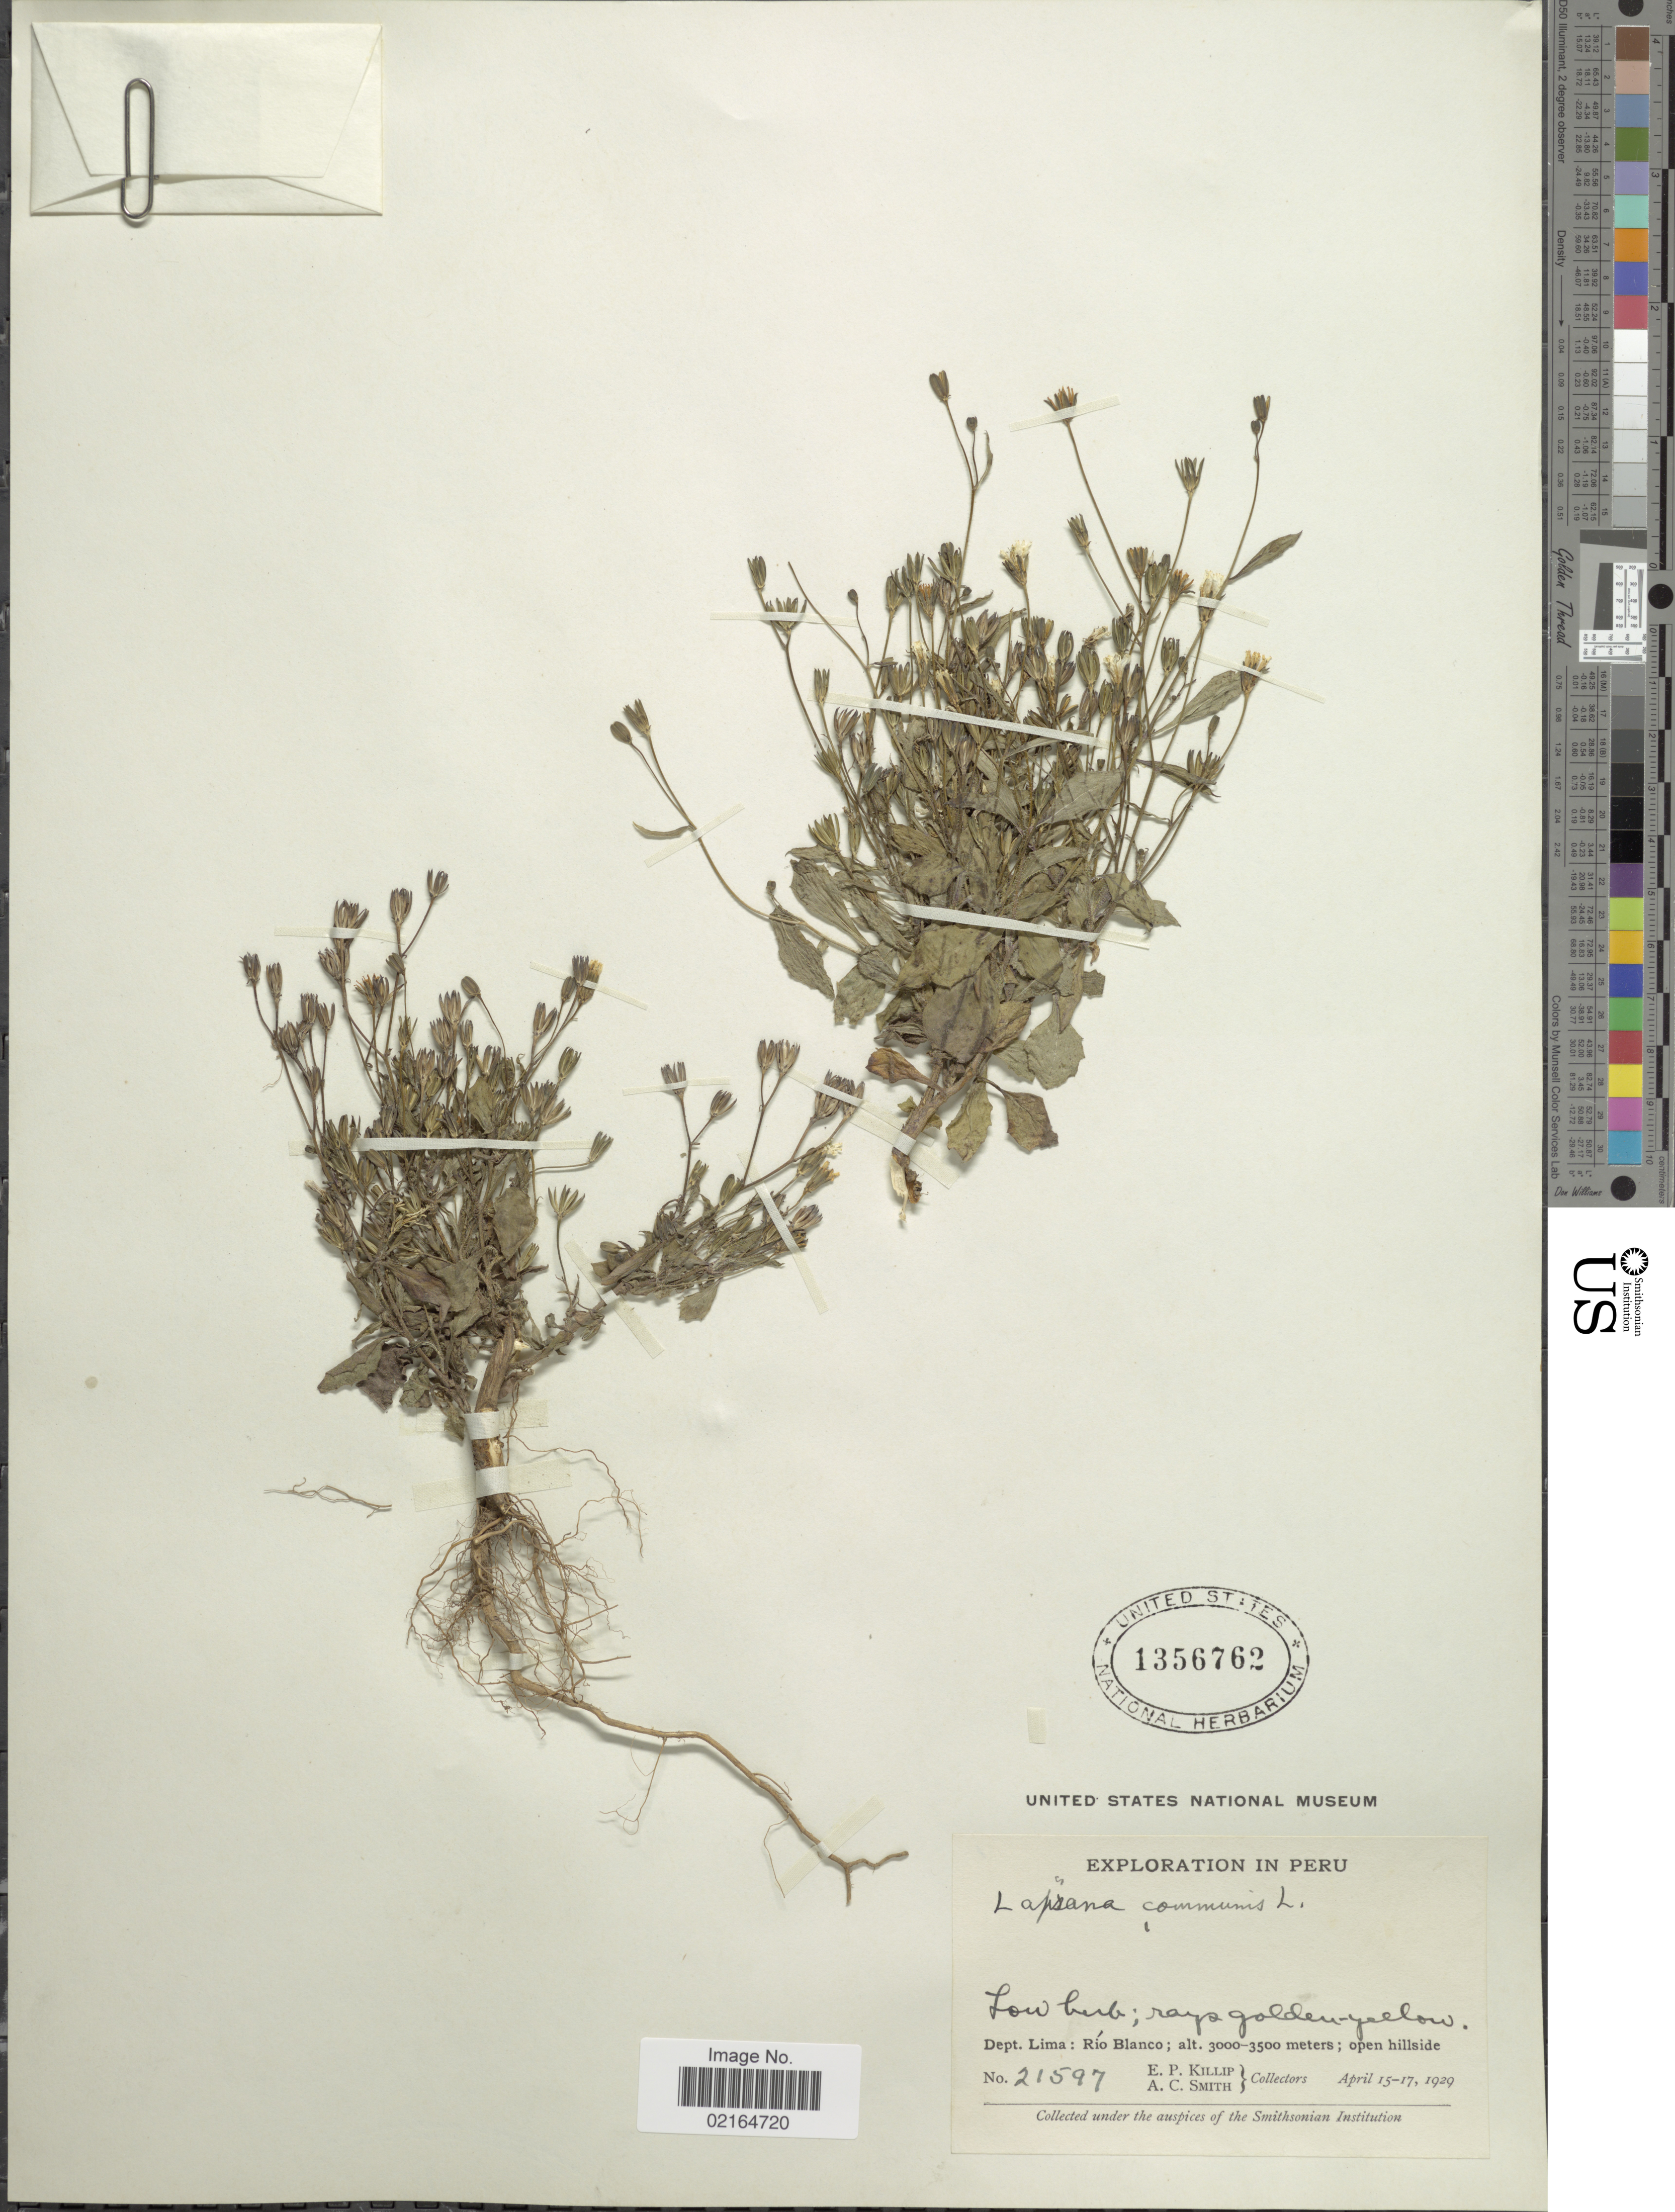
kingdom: Plantae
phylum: Tracheophyta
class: Magnoliopsida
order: Asterales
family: Asteraceae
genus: Lapsana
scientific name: Lapsana communis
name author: L.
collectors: E. P. Killip & A. C. Smith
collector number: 21597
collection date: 1929-04-14/1929-04-17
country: Peru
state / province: Lima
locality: Rio Blanco; open hillside.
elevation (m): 3000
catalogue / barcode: US 1356762